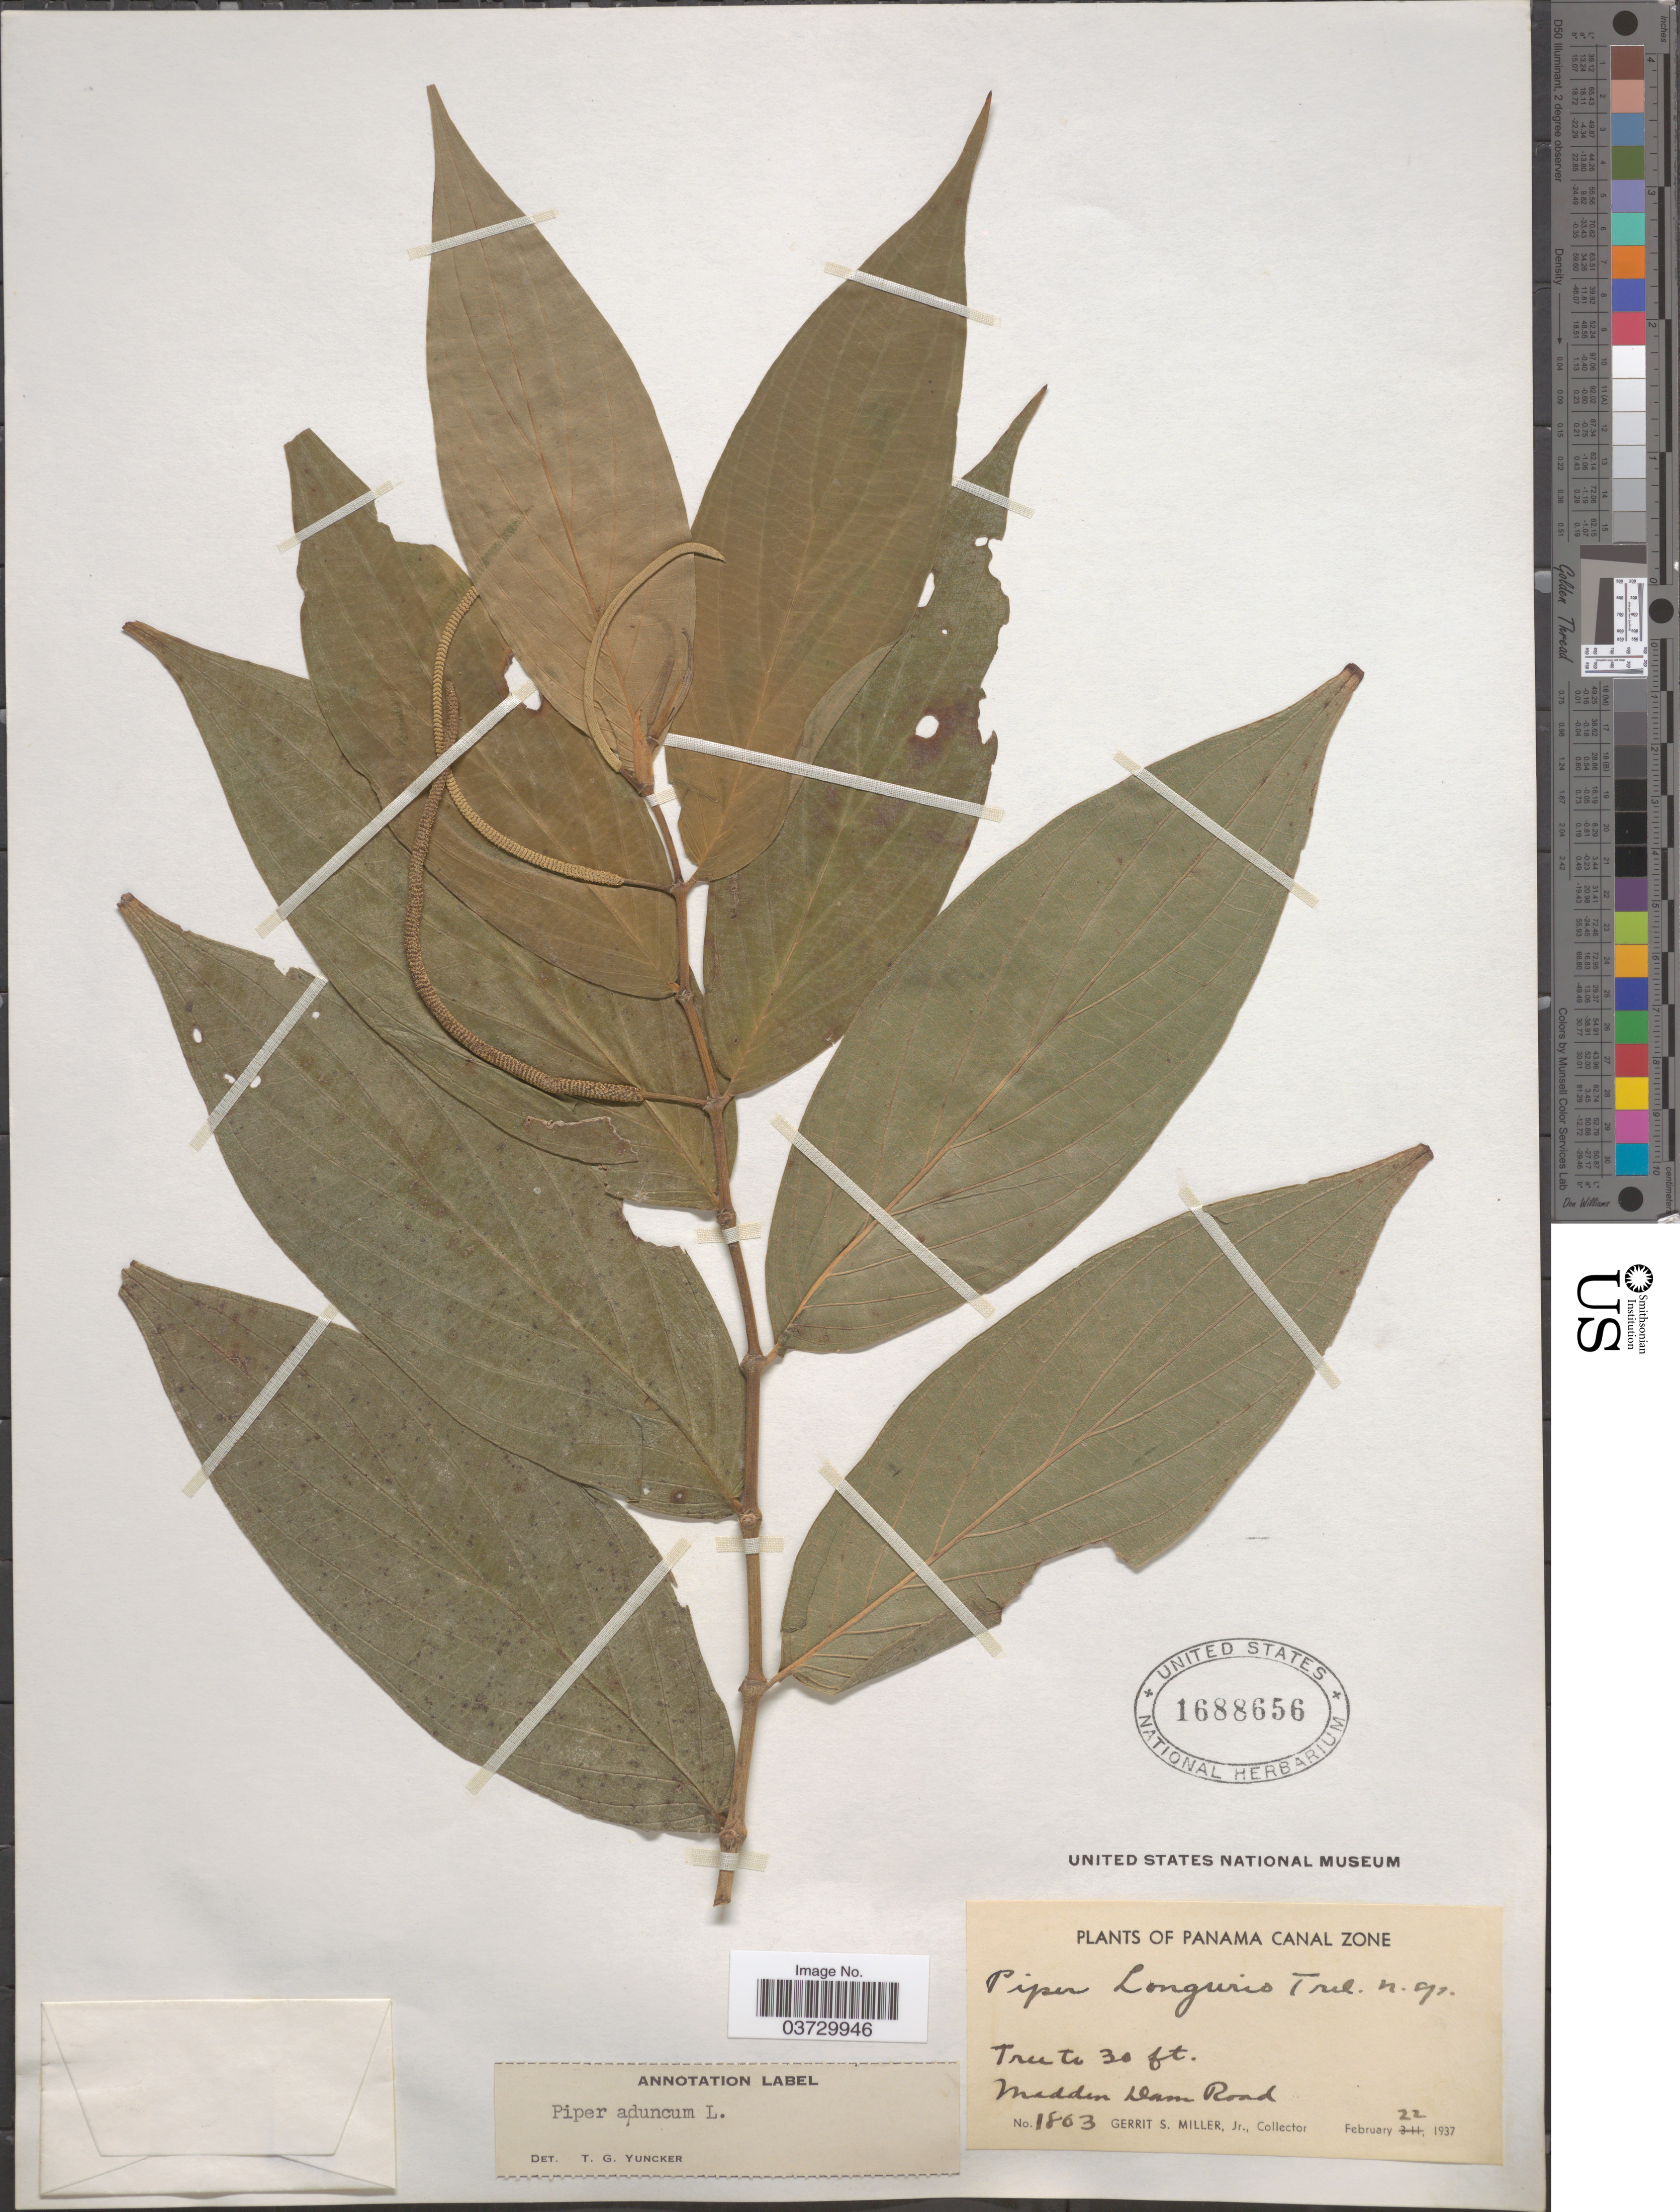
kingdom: Plantae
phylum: Tracheophyta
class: Magnoliopsida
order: Piperales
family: Piperaceae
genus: Piper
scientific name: Piper aduncum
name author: L.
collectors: G. S. Miller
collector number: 1803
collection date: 1937-02-22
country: Panama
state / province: Colón / Panamá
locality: Panama Canal Zone. Madden Dam Road.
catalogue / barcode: US 1688656